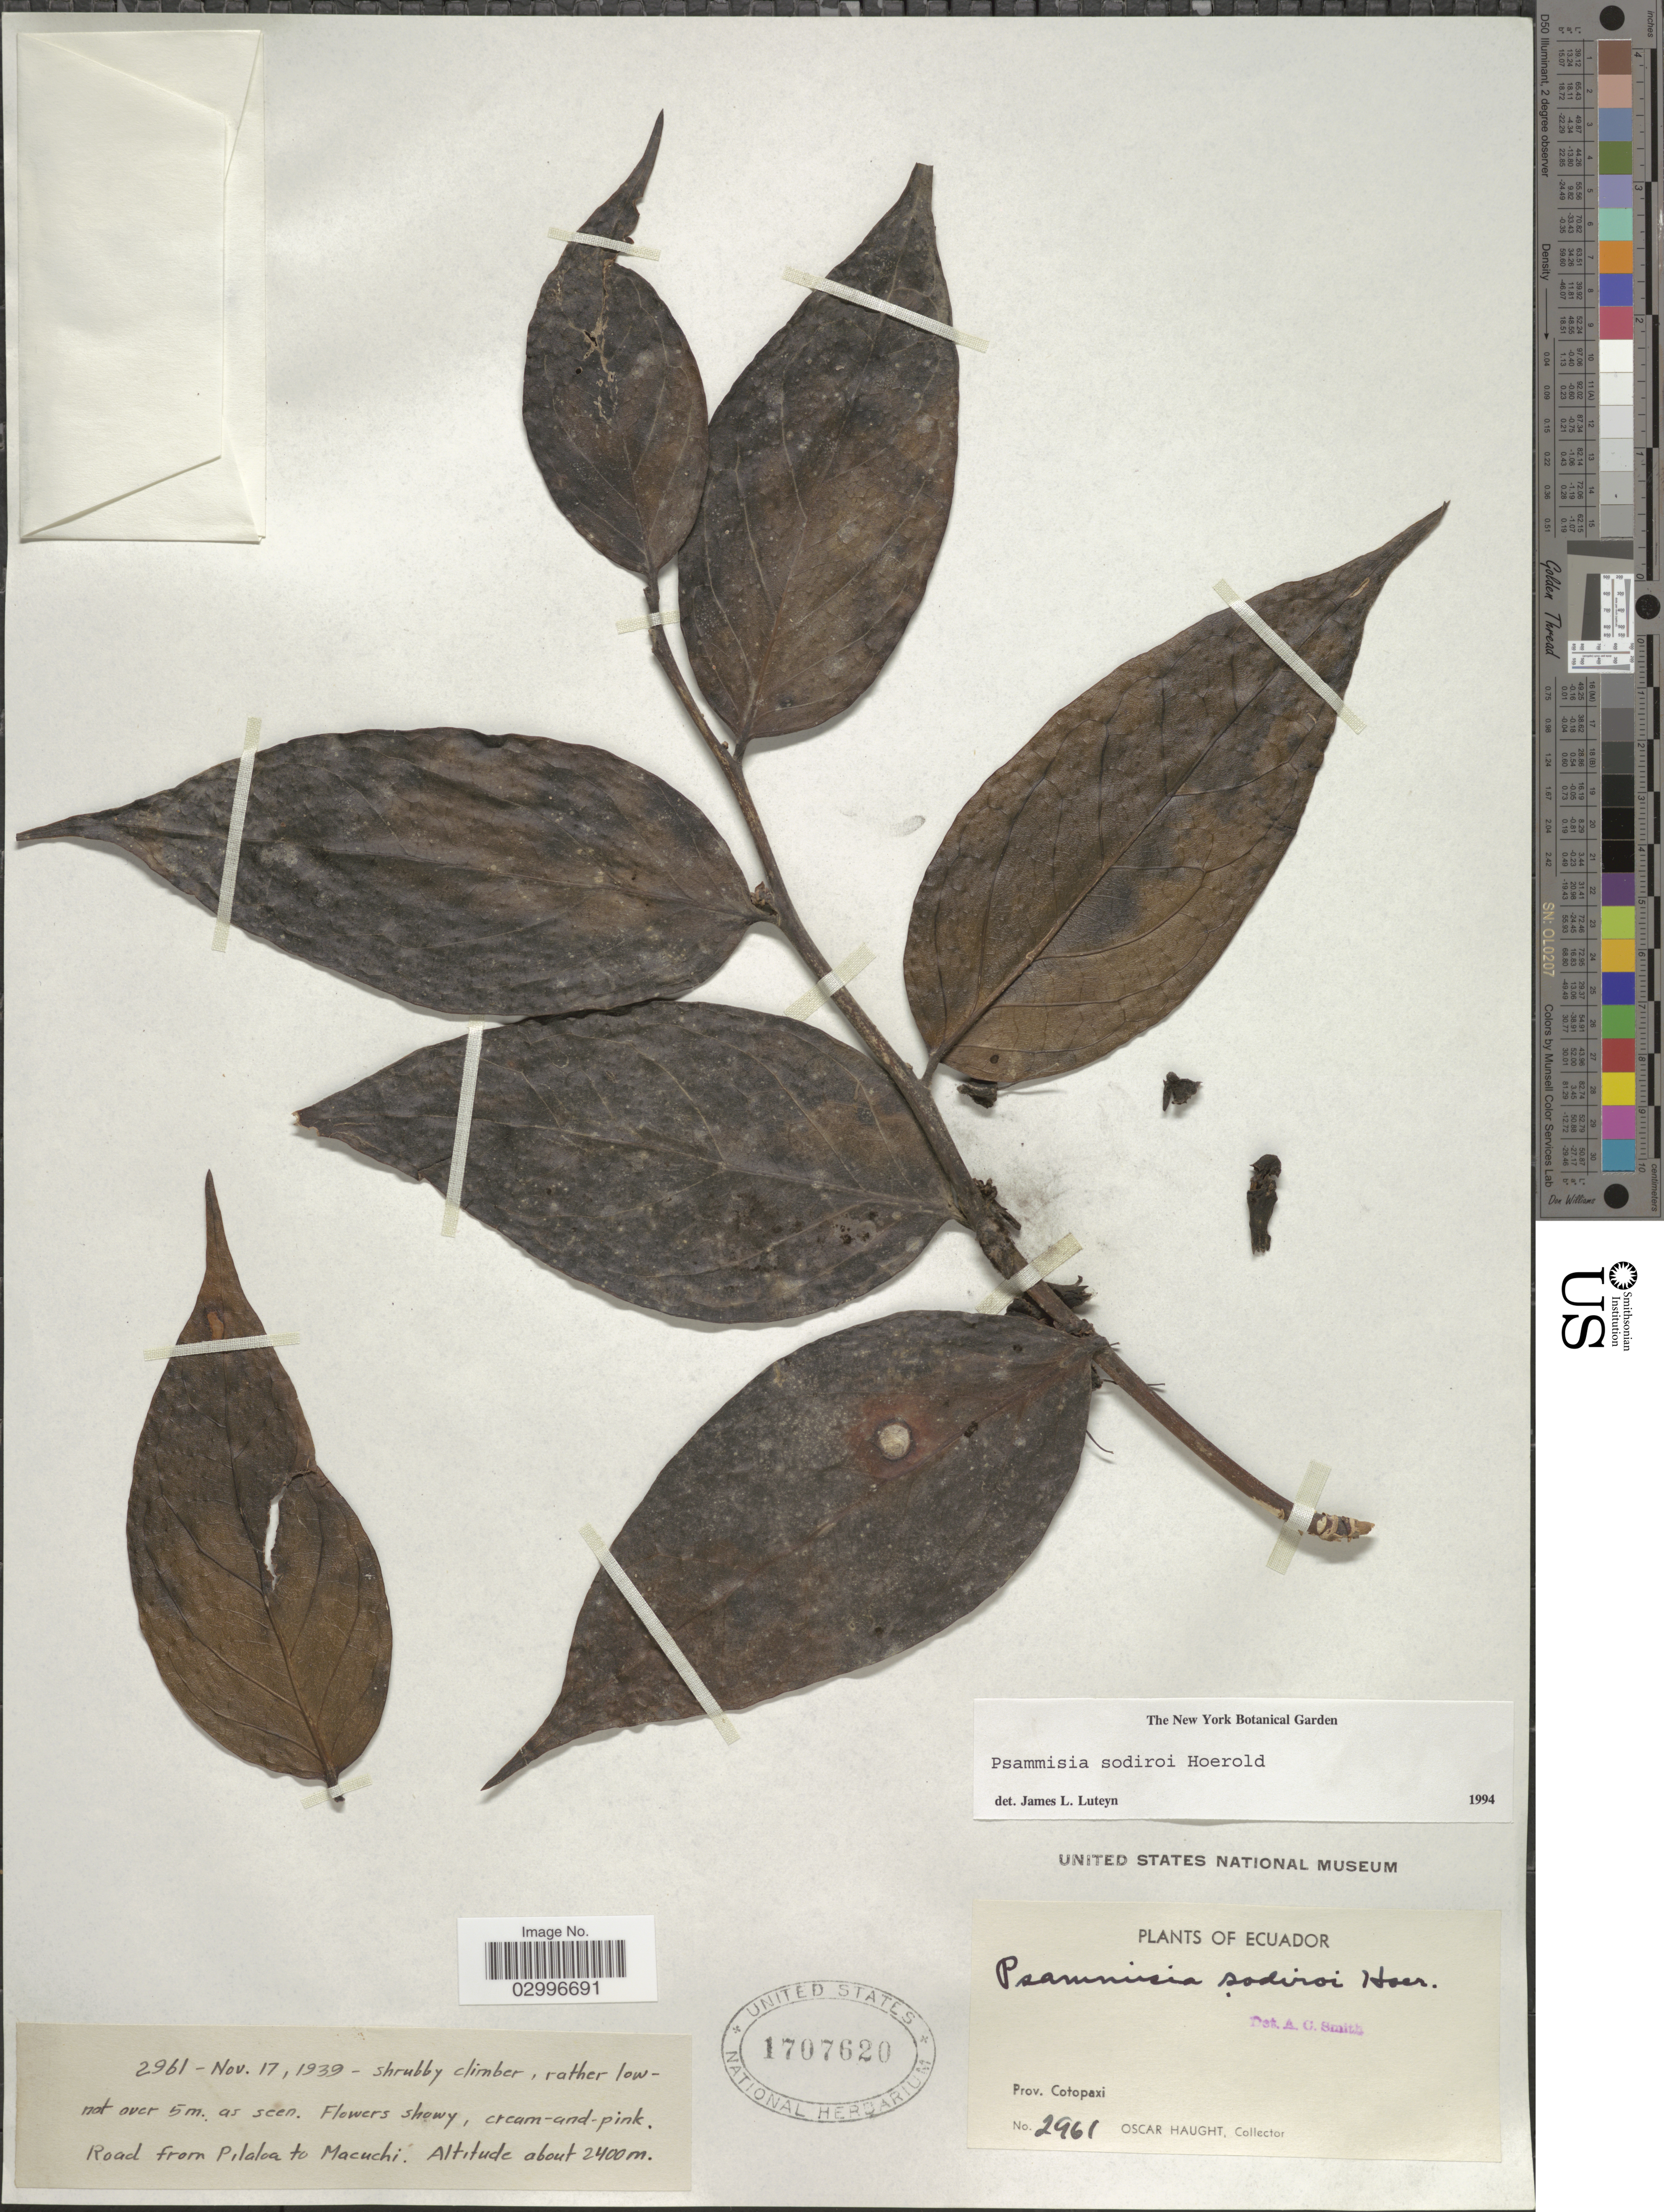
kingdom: Plantae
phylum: Tracheophyta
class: Magnoliopsida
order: Ericales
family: Ericaceae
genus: Psammisia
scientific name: Psammisia sodiroi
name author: Hoerold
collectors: O. Haught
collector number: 2961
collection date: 1939-11-17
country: Ecuador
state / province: Cotopaxi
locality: Road from Pilaloa to Macuchi.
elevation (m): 2400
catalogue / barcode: US 1707620